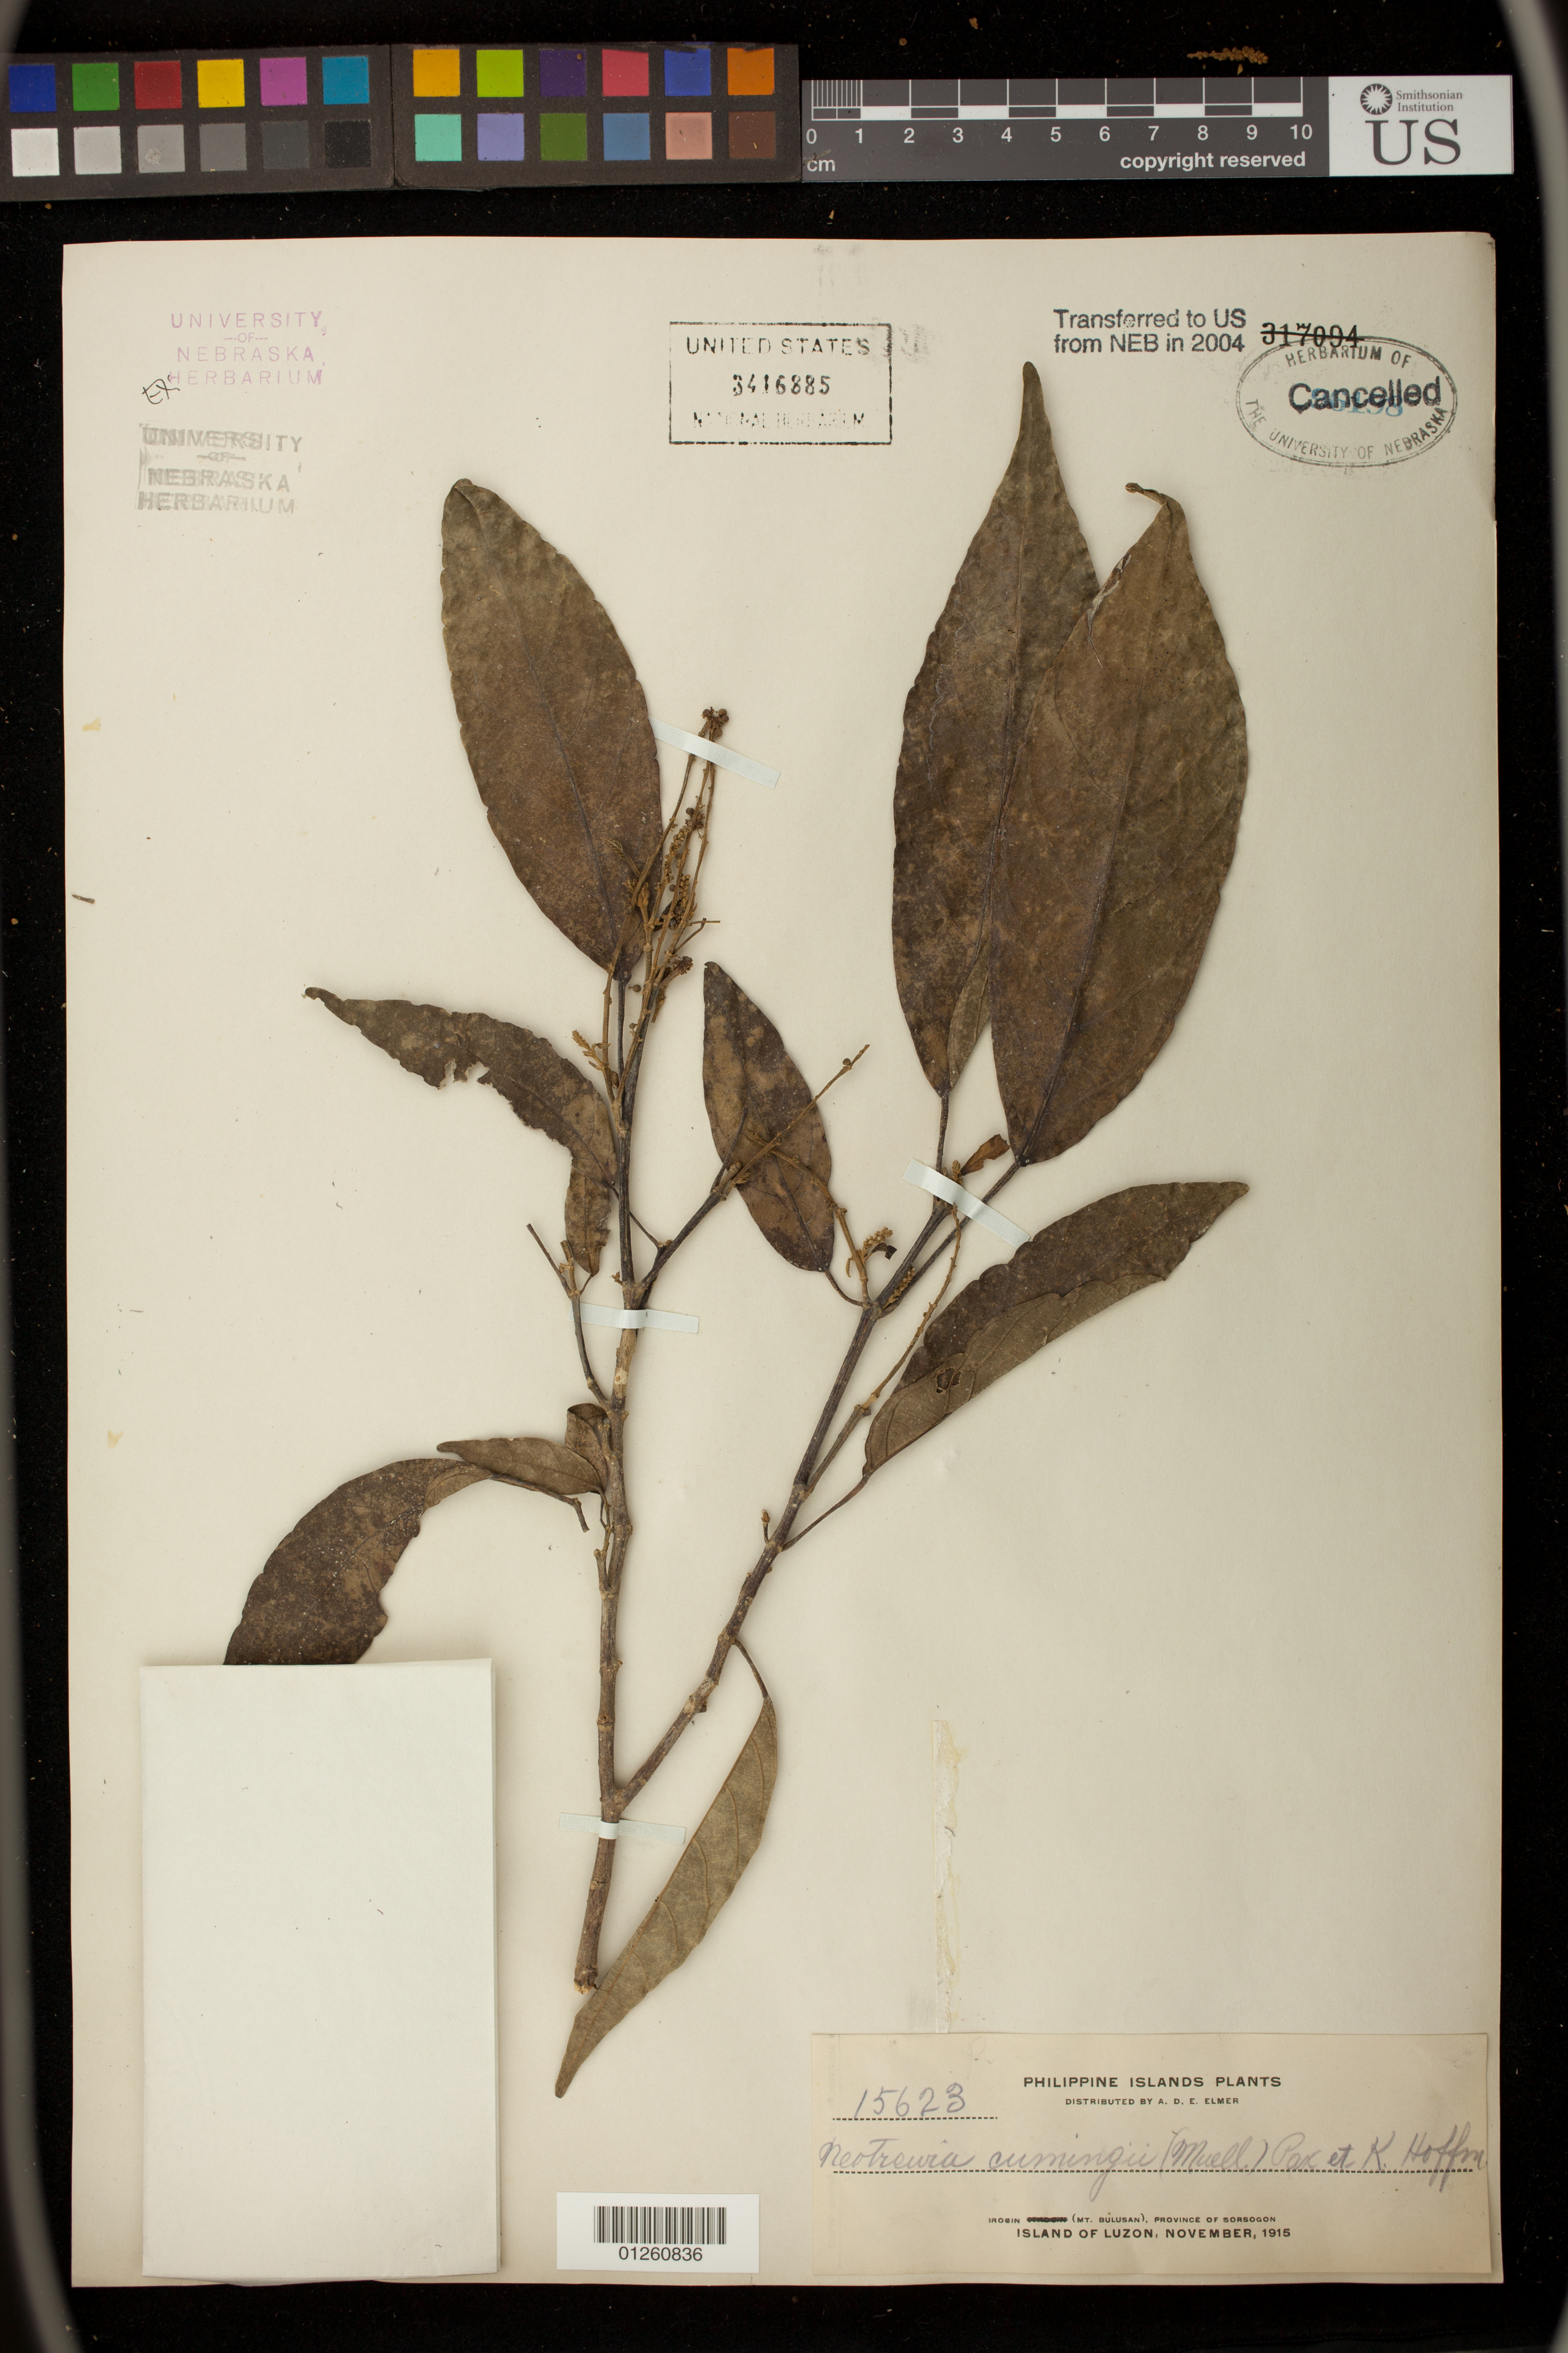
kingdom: Plantae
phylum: Tracheophyta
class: Magnoliopsida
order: Malpighiales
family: Euphorbiaceae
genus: Mallotus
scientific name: Mallotus cumingii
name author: Müll. Arg.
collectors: A. D. E. Elmer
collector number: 15623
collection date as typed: Nov 1915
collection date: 1915-11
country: Philippines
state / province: Bicol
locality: Irosin (Mt. Bulusan), Province of Sorsogon, Island of Luzon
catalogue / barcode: US 3416885